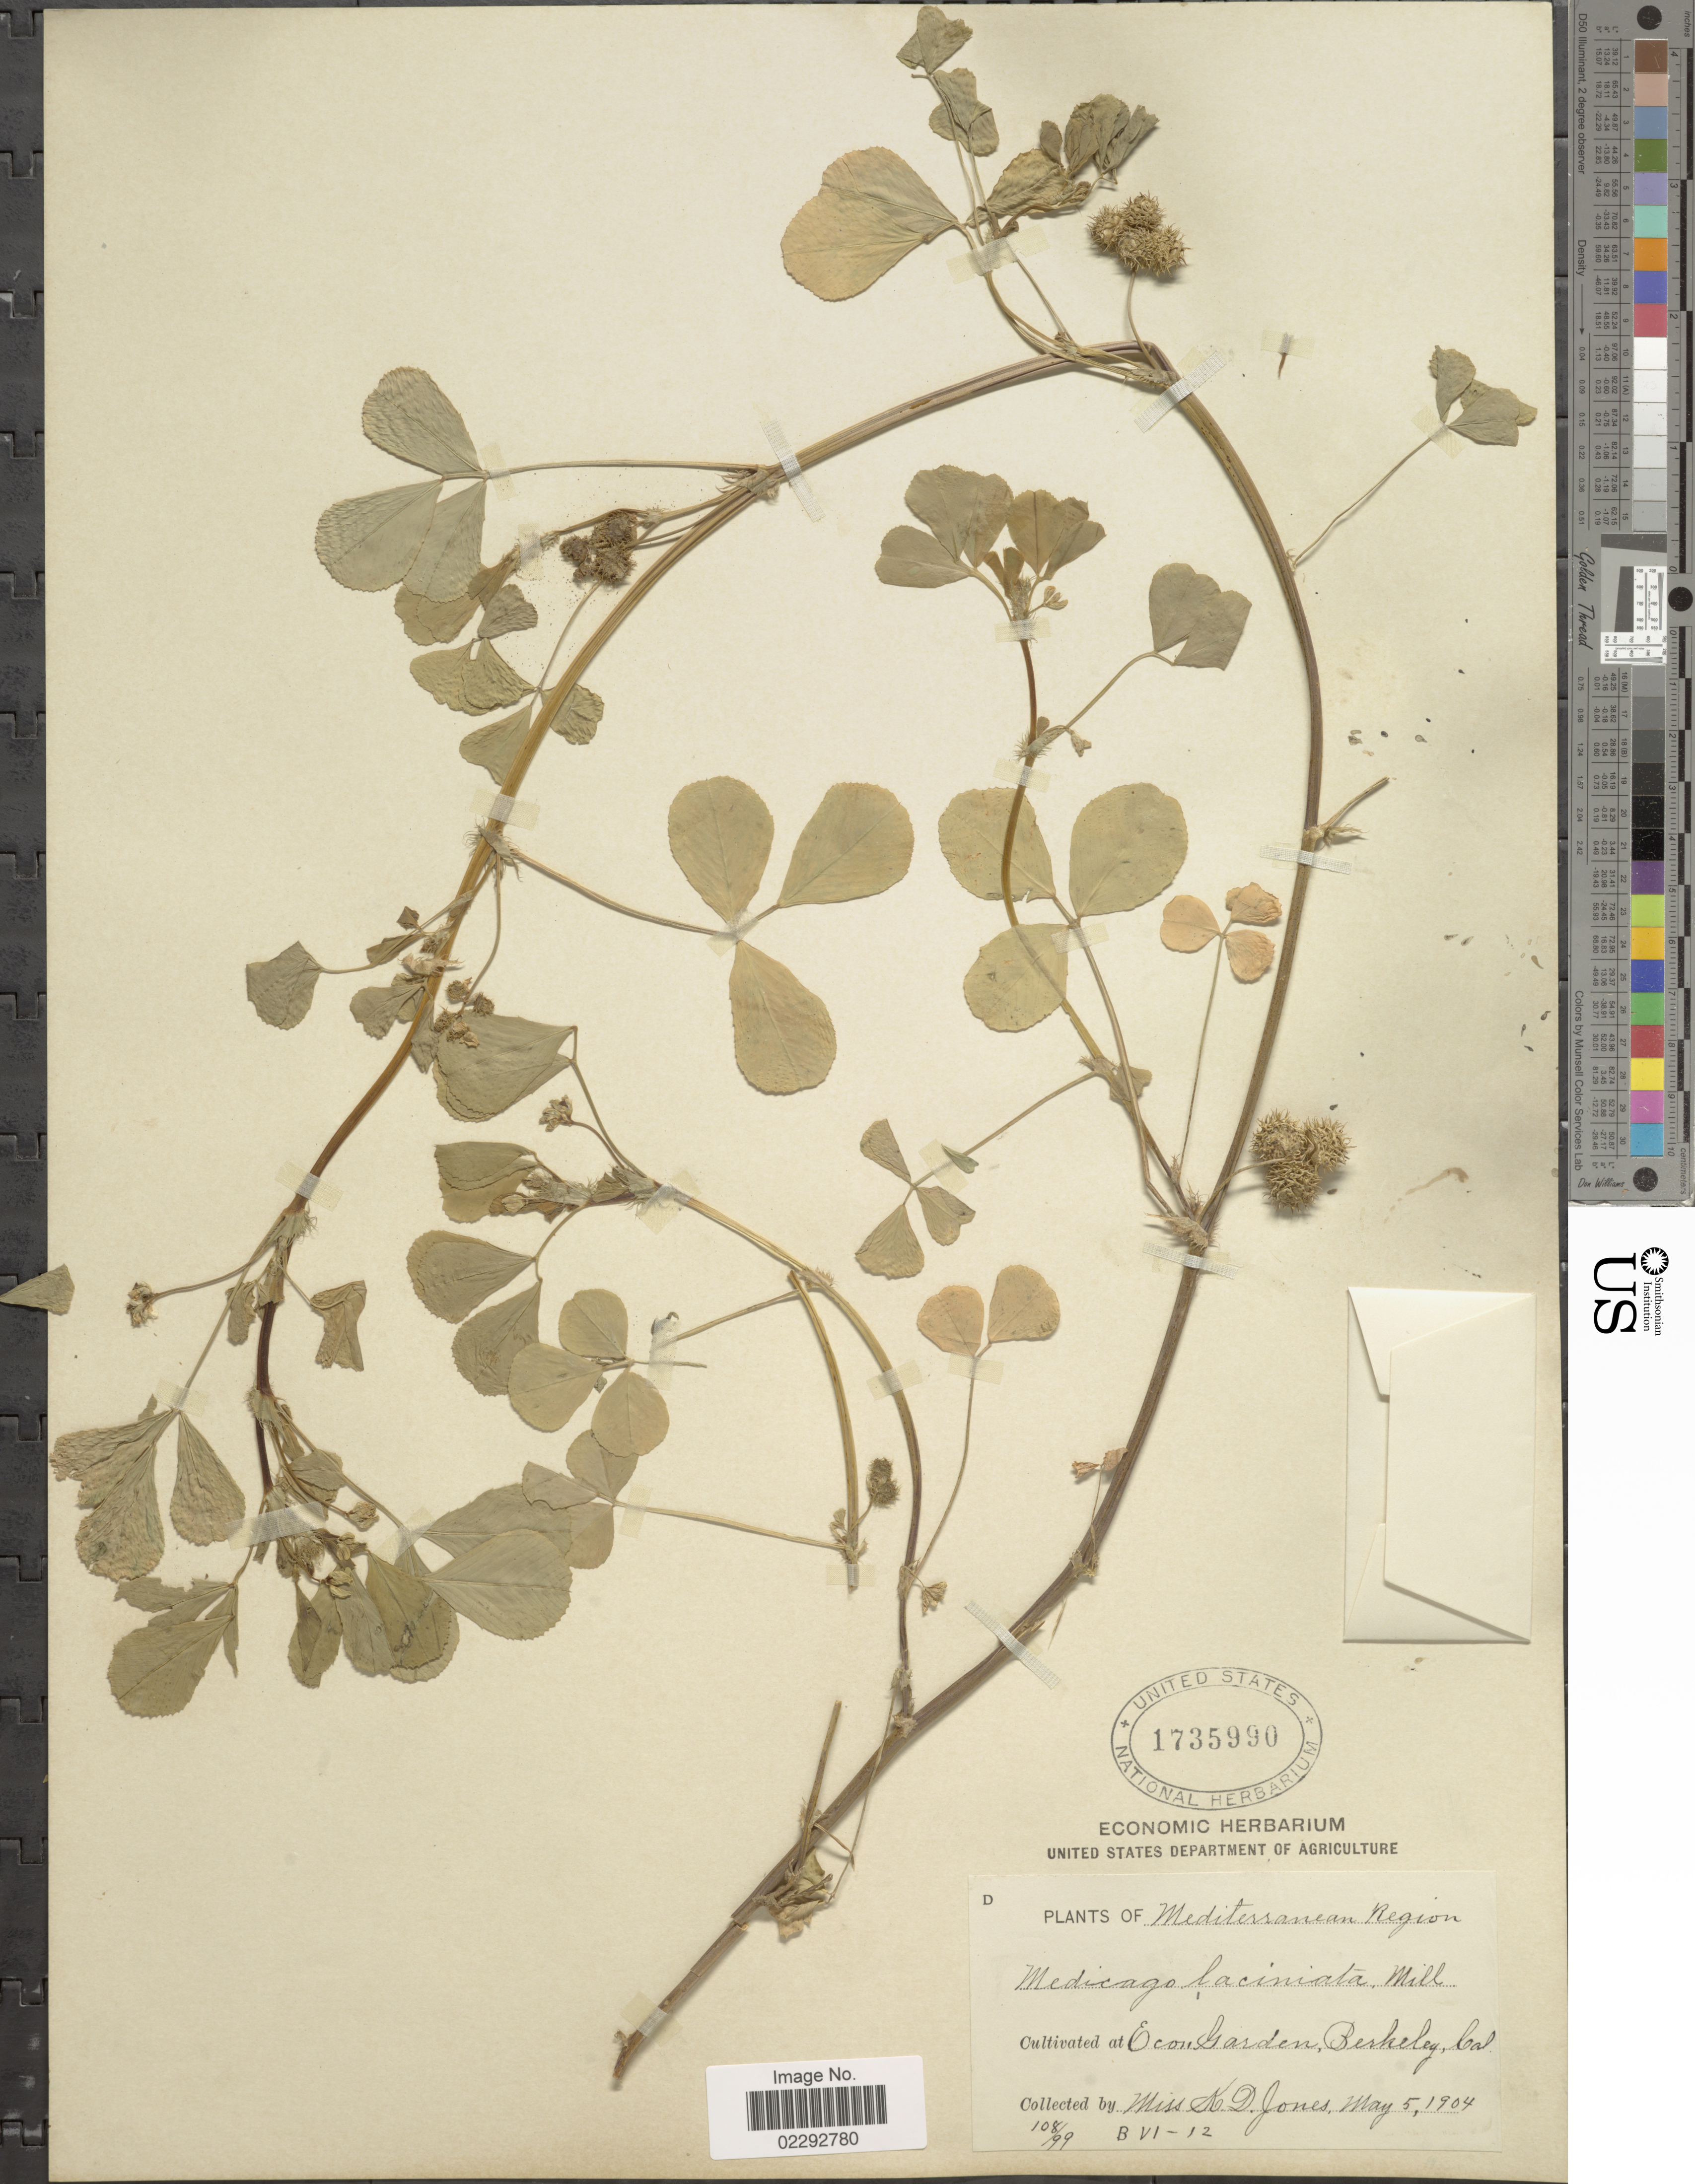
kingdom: Plantae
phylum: Tracheophyta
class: Magnoliopsida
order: Fabales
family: Fabaceae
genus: Medicago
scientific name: Medicago laciniata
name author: (L.) Mill.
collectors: K. D. Jones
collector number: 108/99 B VI-12?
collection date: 1904-05-05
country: United States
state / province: California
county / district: Alameda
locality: Mediterranean Region. Econ Garden, Berkeley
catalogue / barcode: US 1735990